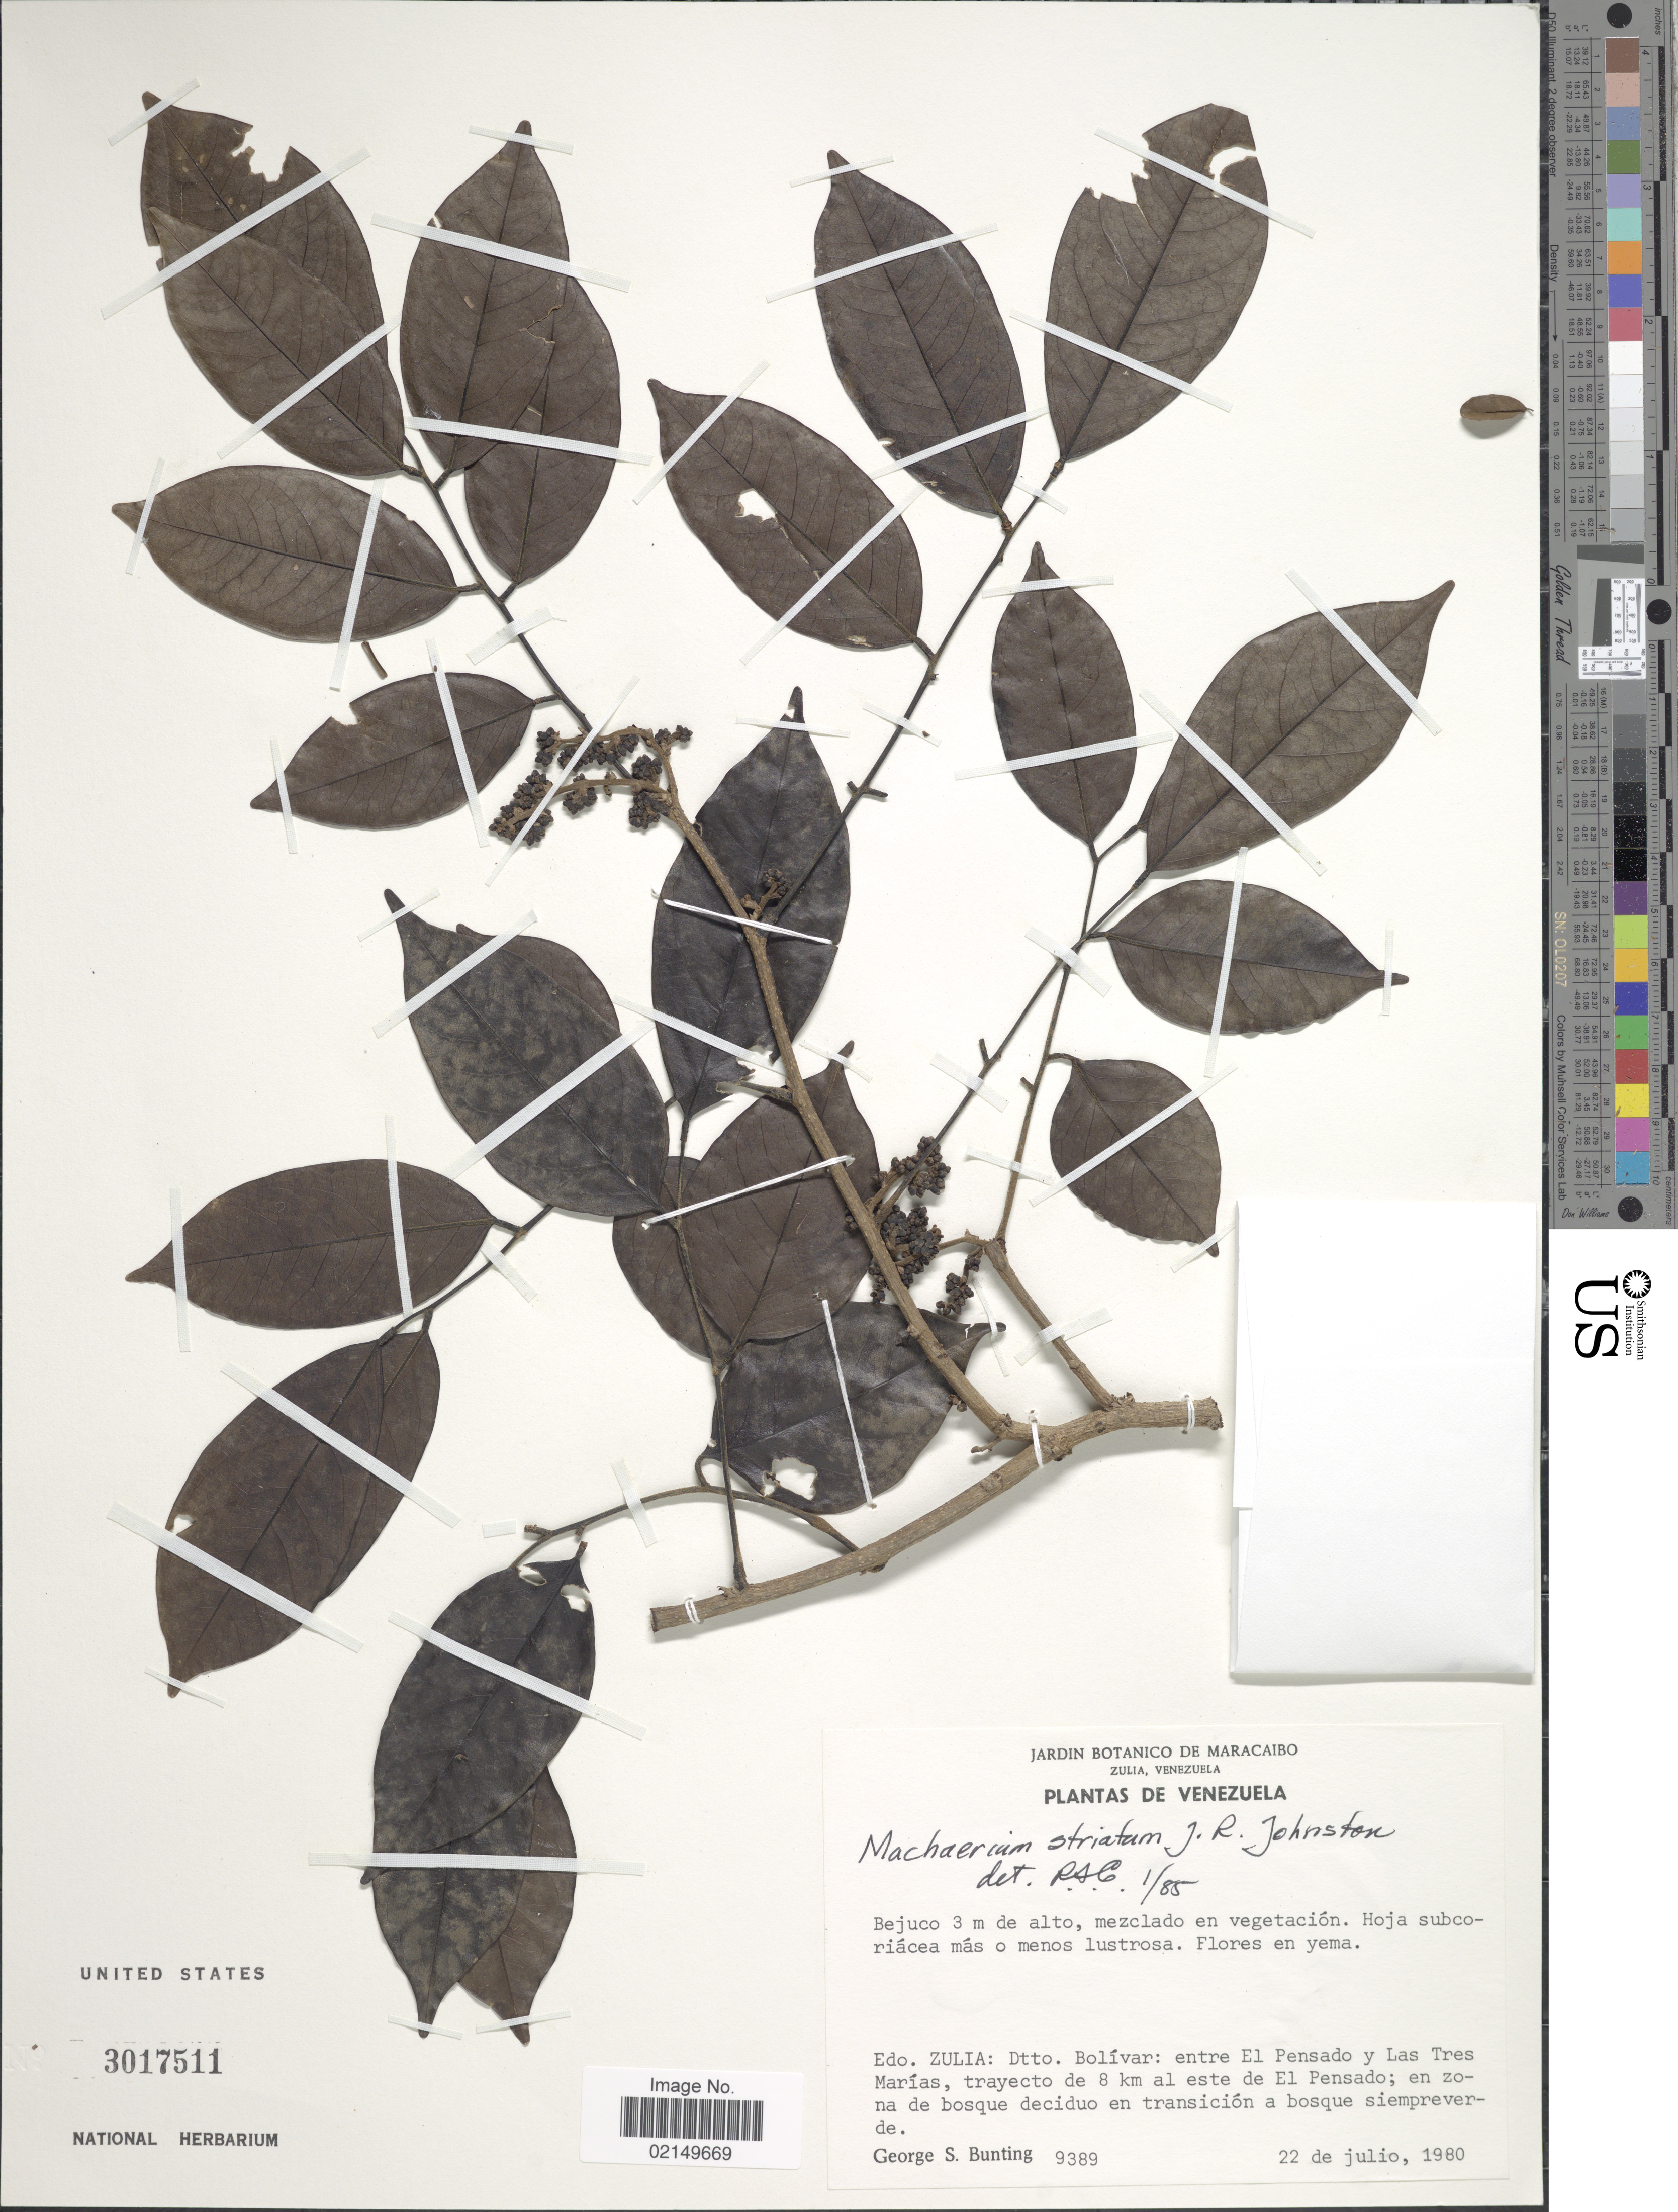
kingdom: Plantae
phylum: Tracheophyta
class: Magnoliopsida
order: Fabales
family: Fabaceae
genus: Machaerium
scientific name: Machaerium striatum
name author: J.R. Johnst.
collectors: G. S. Bunting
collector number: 9389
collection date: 1980-07-22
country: Venezuela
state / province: Zulia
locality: Edo. Zulia: Dtto. Bolivar: entre El Pensado y Las Tres Marias, trayecto de 8 km al este de El Pensado; en zona de bosque deciduo en transicion a bosque siempreverde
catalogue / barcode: US 3017511